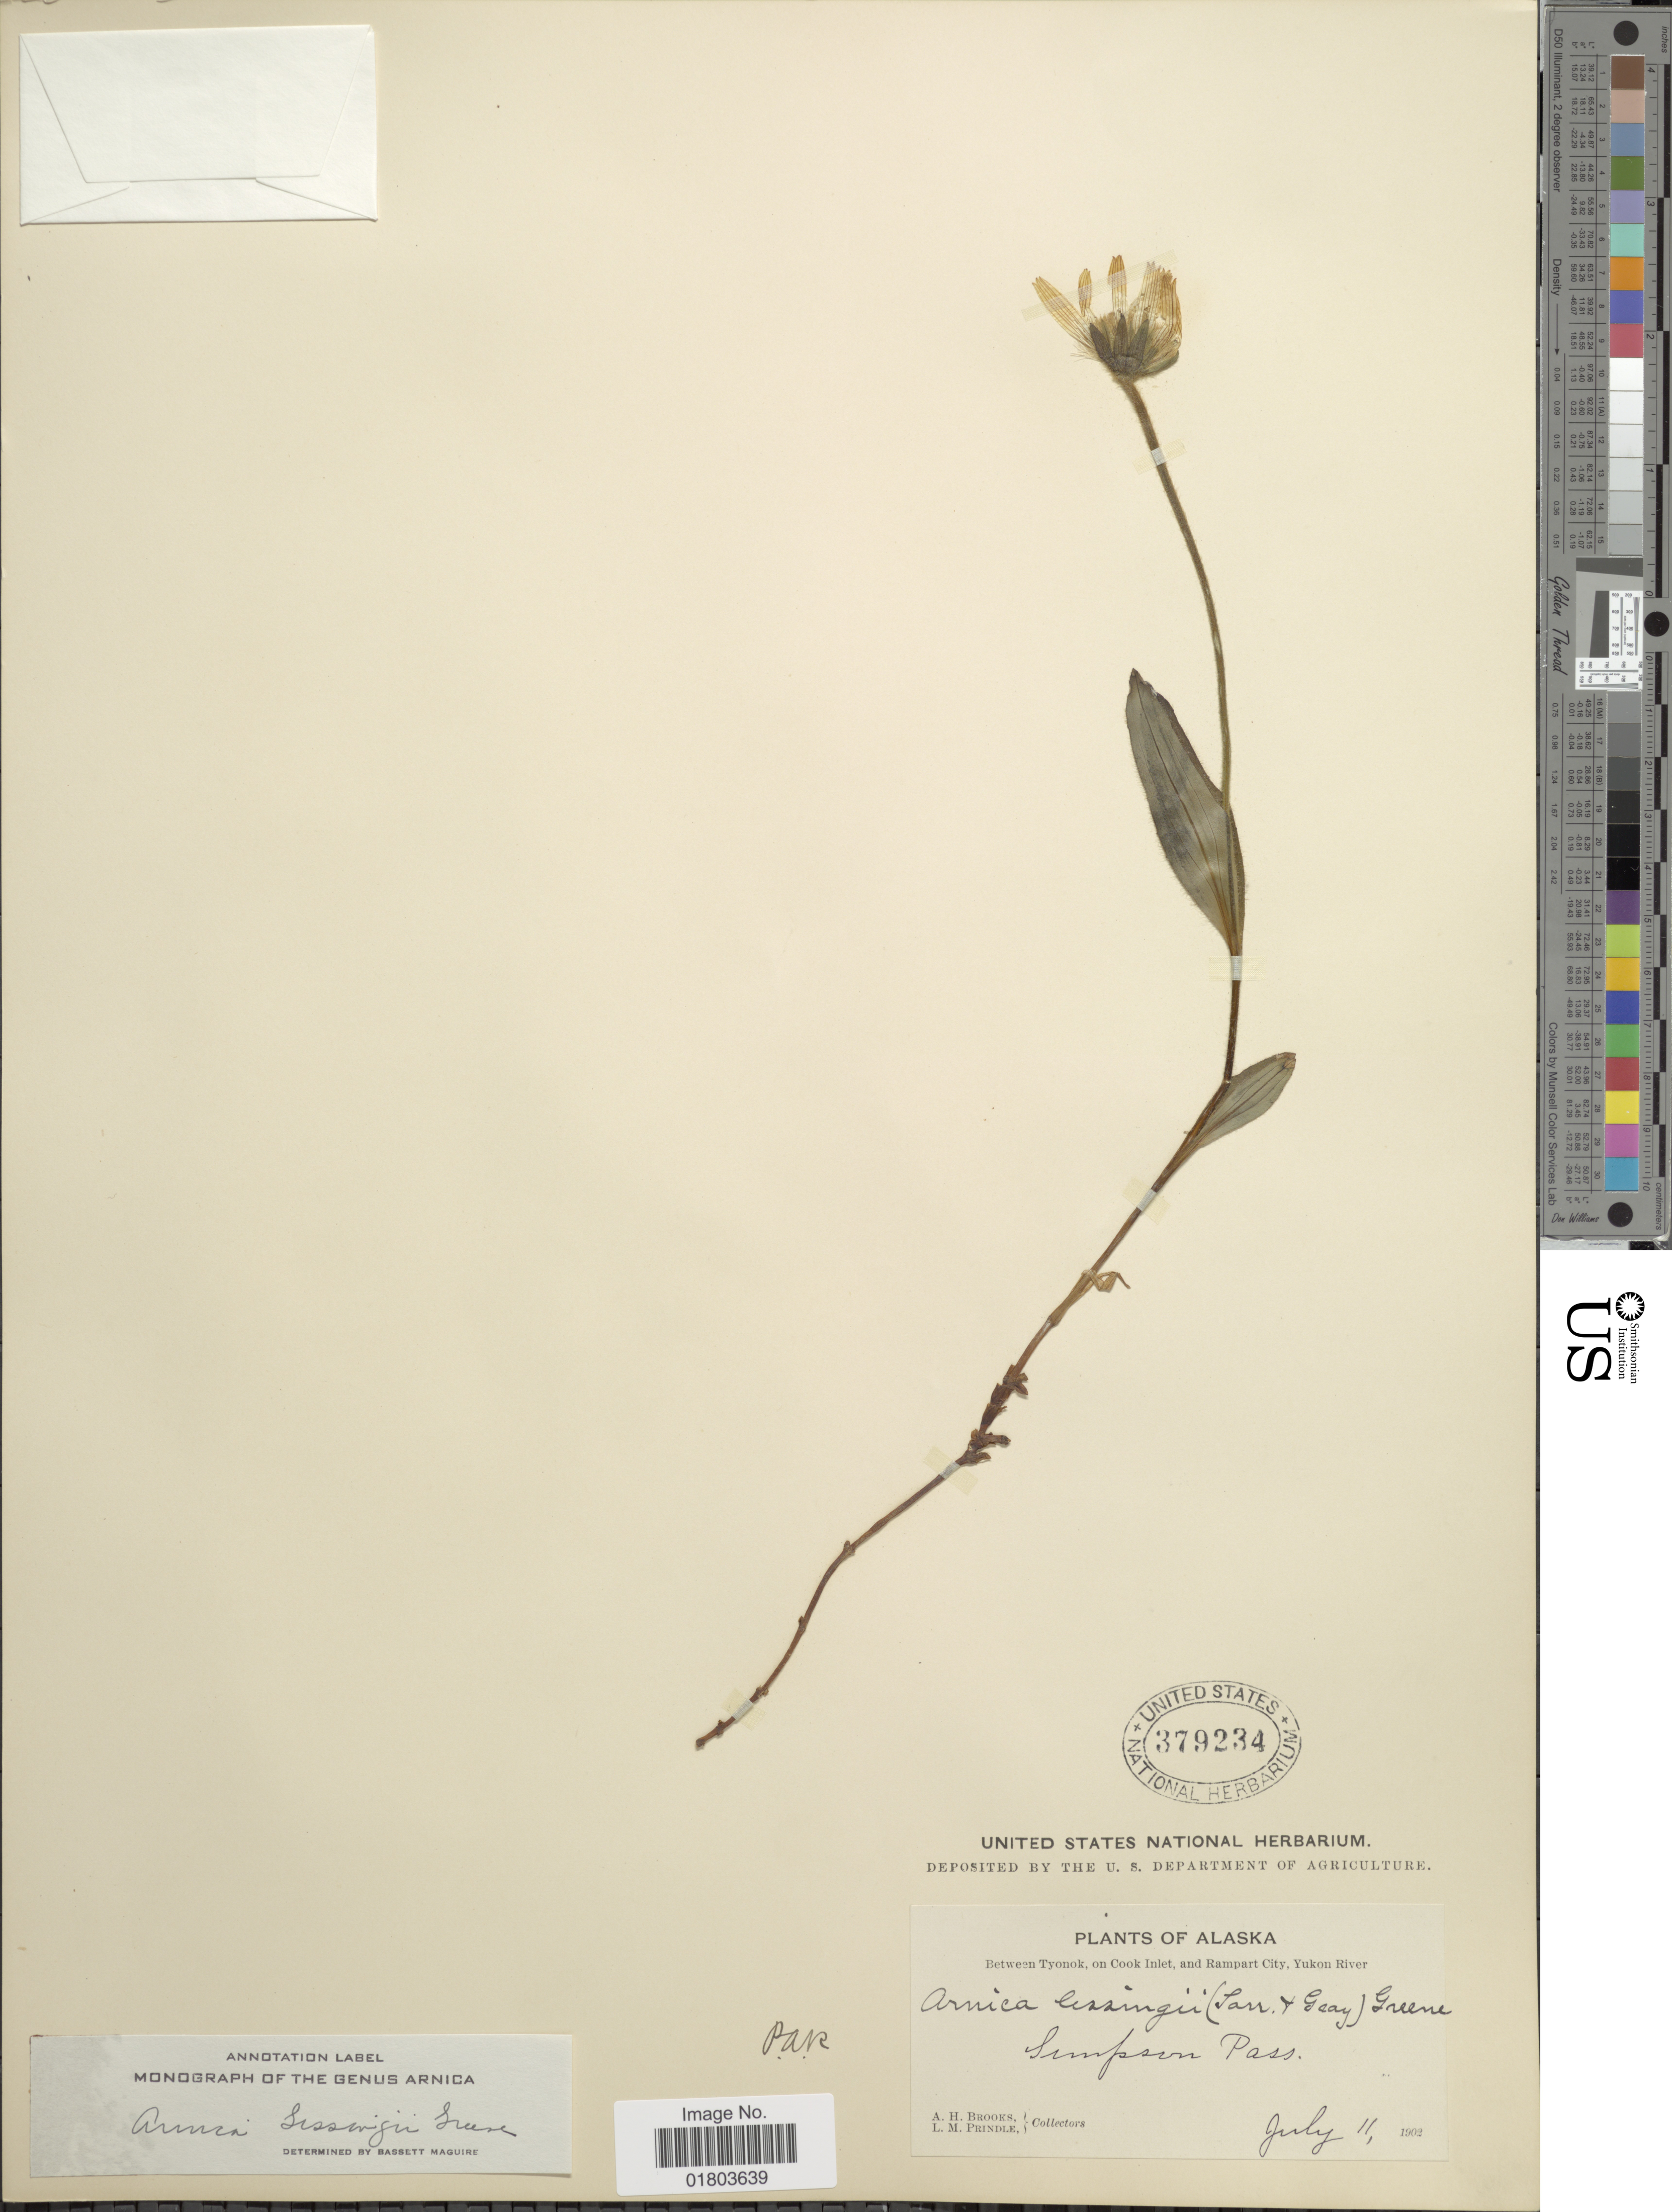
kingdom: Plantae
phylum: Tracheophyta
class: Magnoliopsida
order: Asterales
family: Asteraceae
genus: Arnica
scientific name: Arnica lessingii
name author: (Torr. & A. Gray) Greene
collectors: A. Brooks & L. Prindle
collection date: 1902-07-11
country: United States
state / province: Alaska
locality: Between Tyonok, on Cook Inlet, and Rampart City, Yukon River, Simpson Pass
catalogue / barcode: US 379234